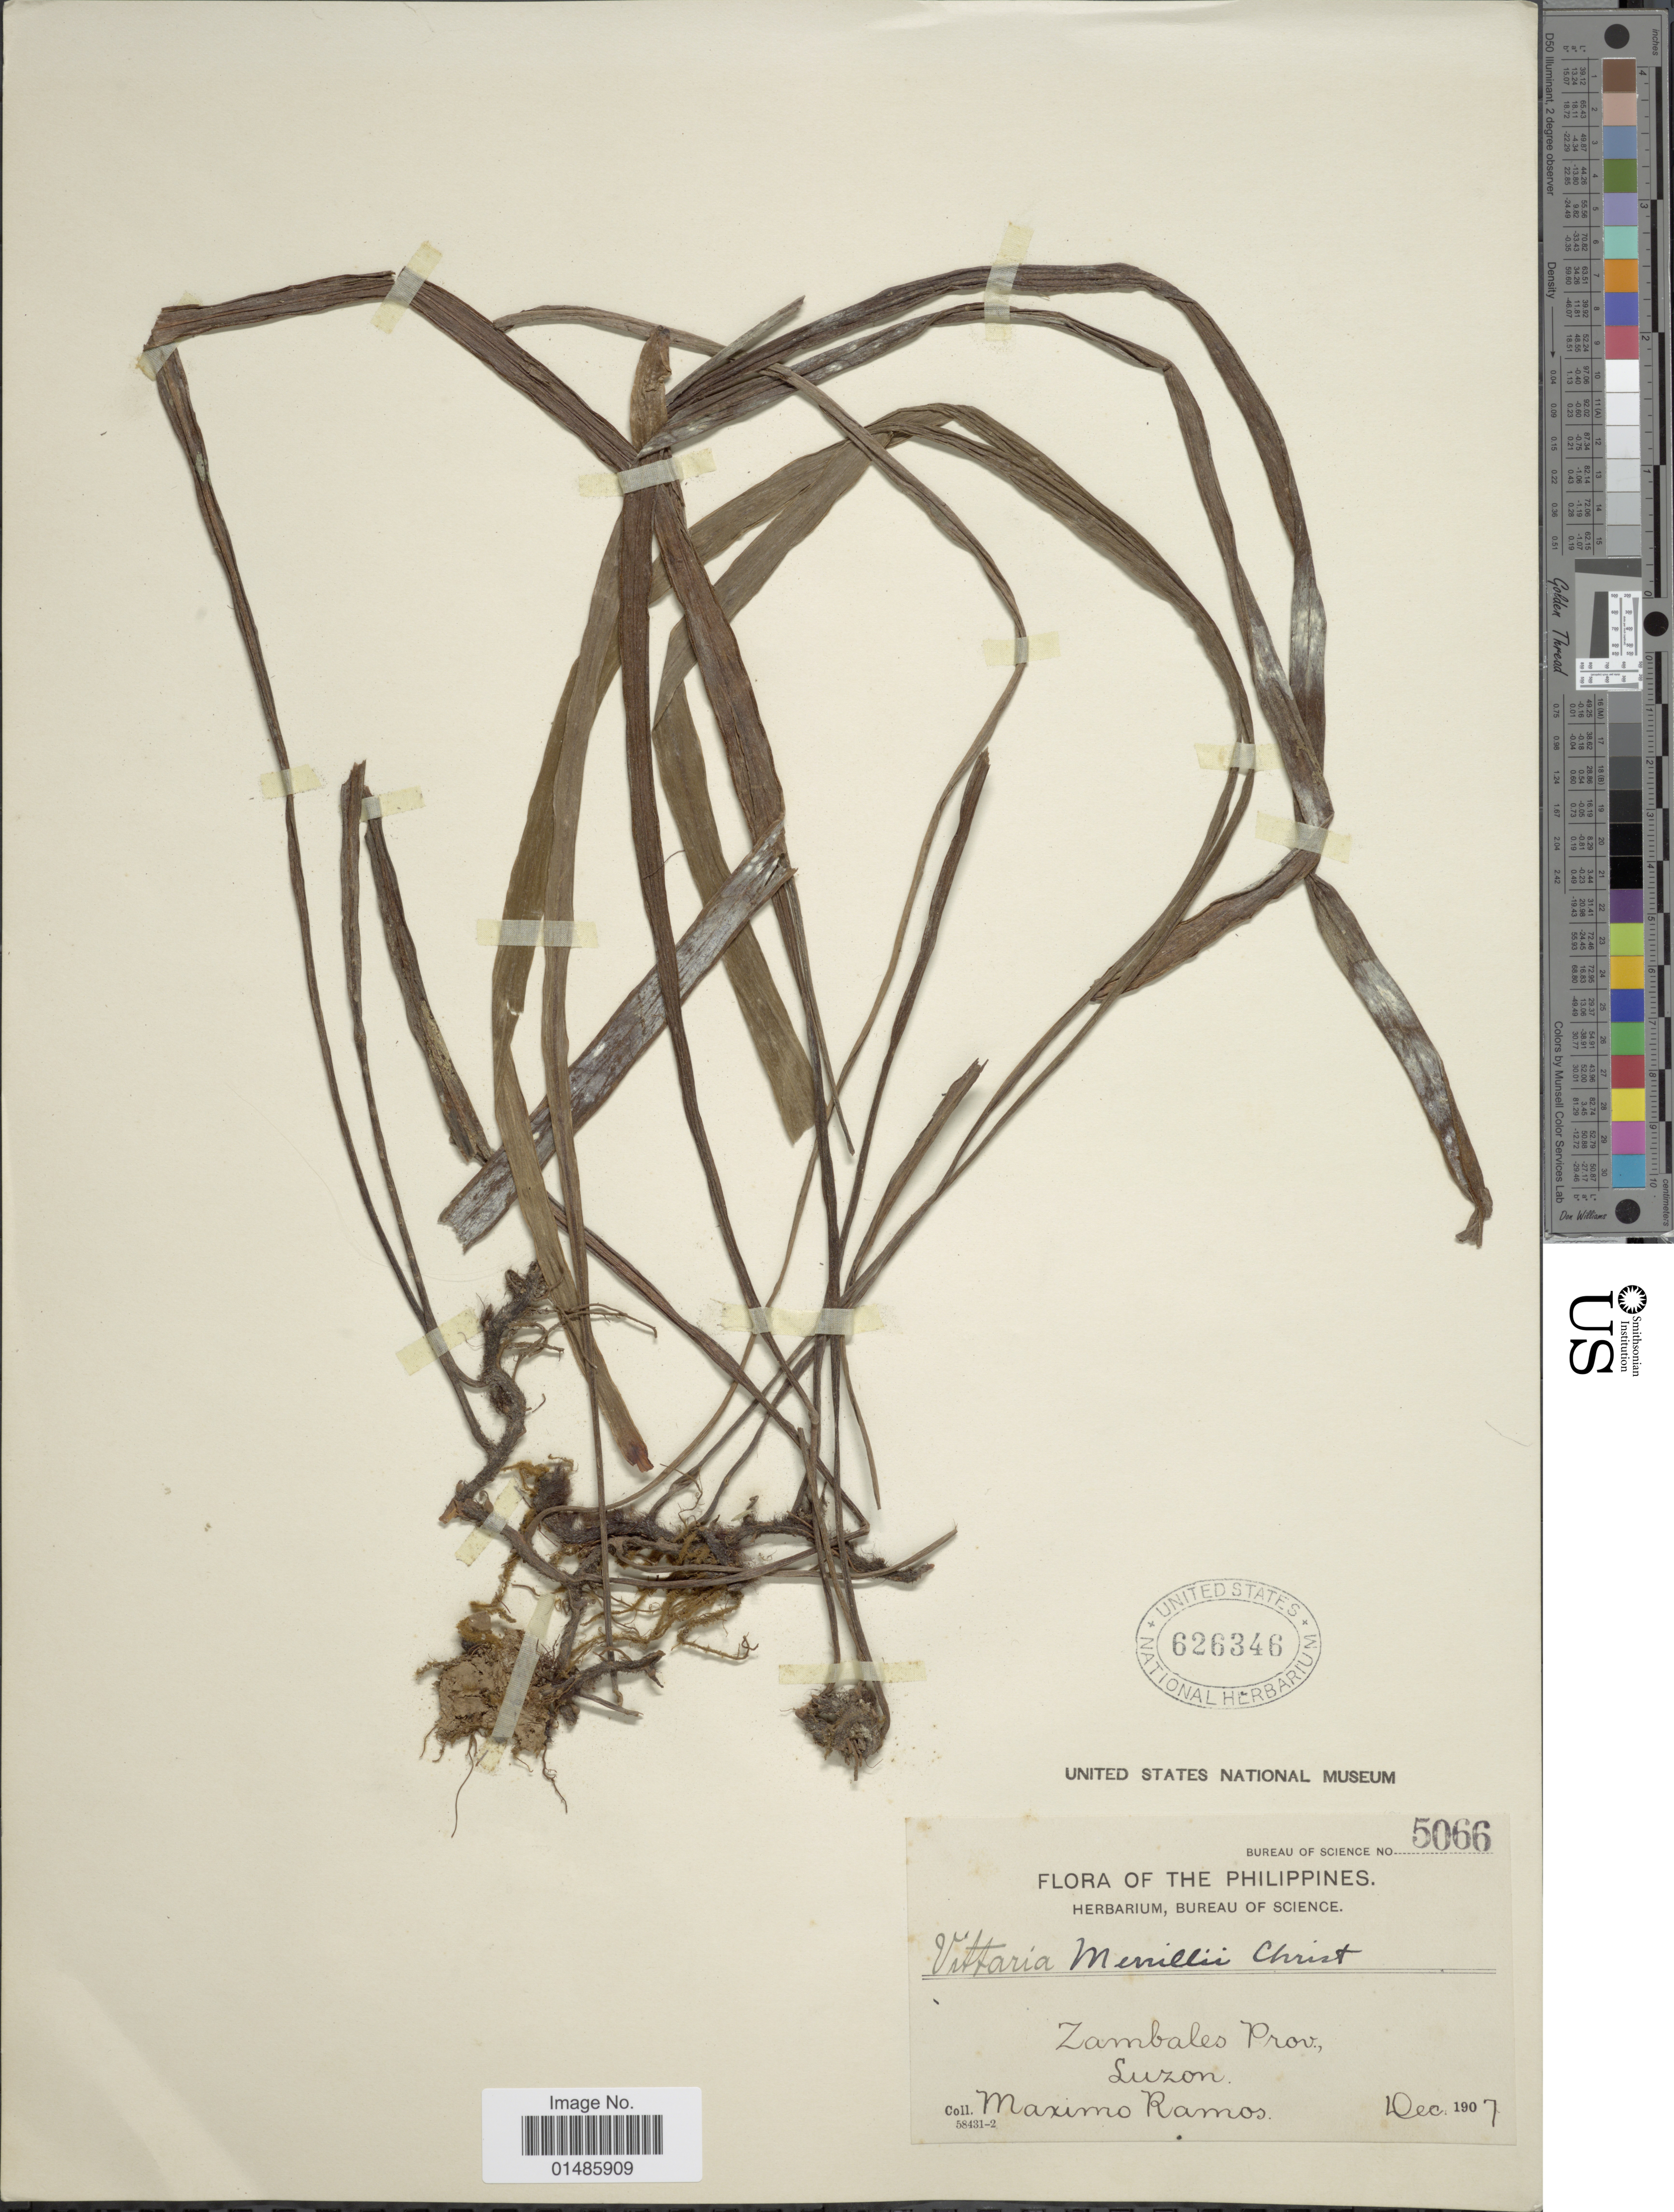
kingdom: Plantae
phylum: Tracheophyta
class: Polypodiopsida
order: Polypodiales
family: Pteridaceae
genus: Haplopteris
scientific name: Haplopteris elongata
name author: (Sw.) Crane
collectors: M. Ramos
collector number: Bureau of Science 5066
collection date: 1907-12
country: Philippines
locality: Zambales Prov., Luzon.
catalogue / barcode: US 626346